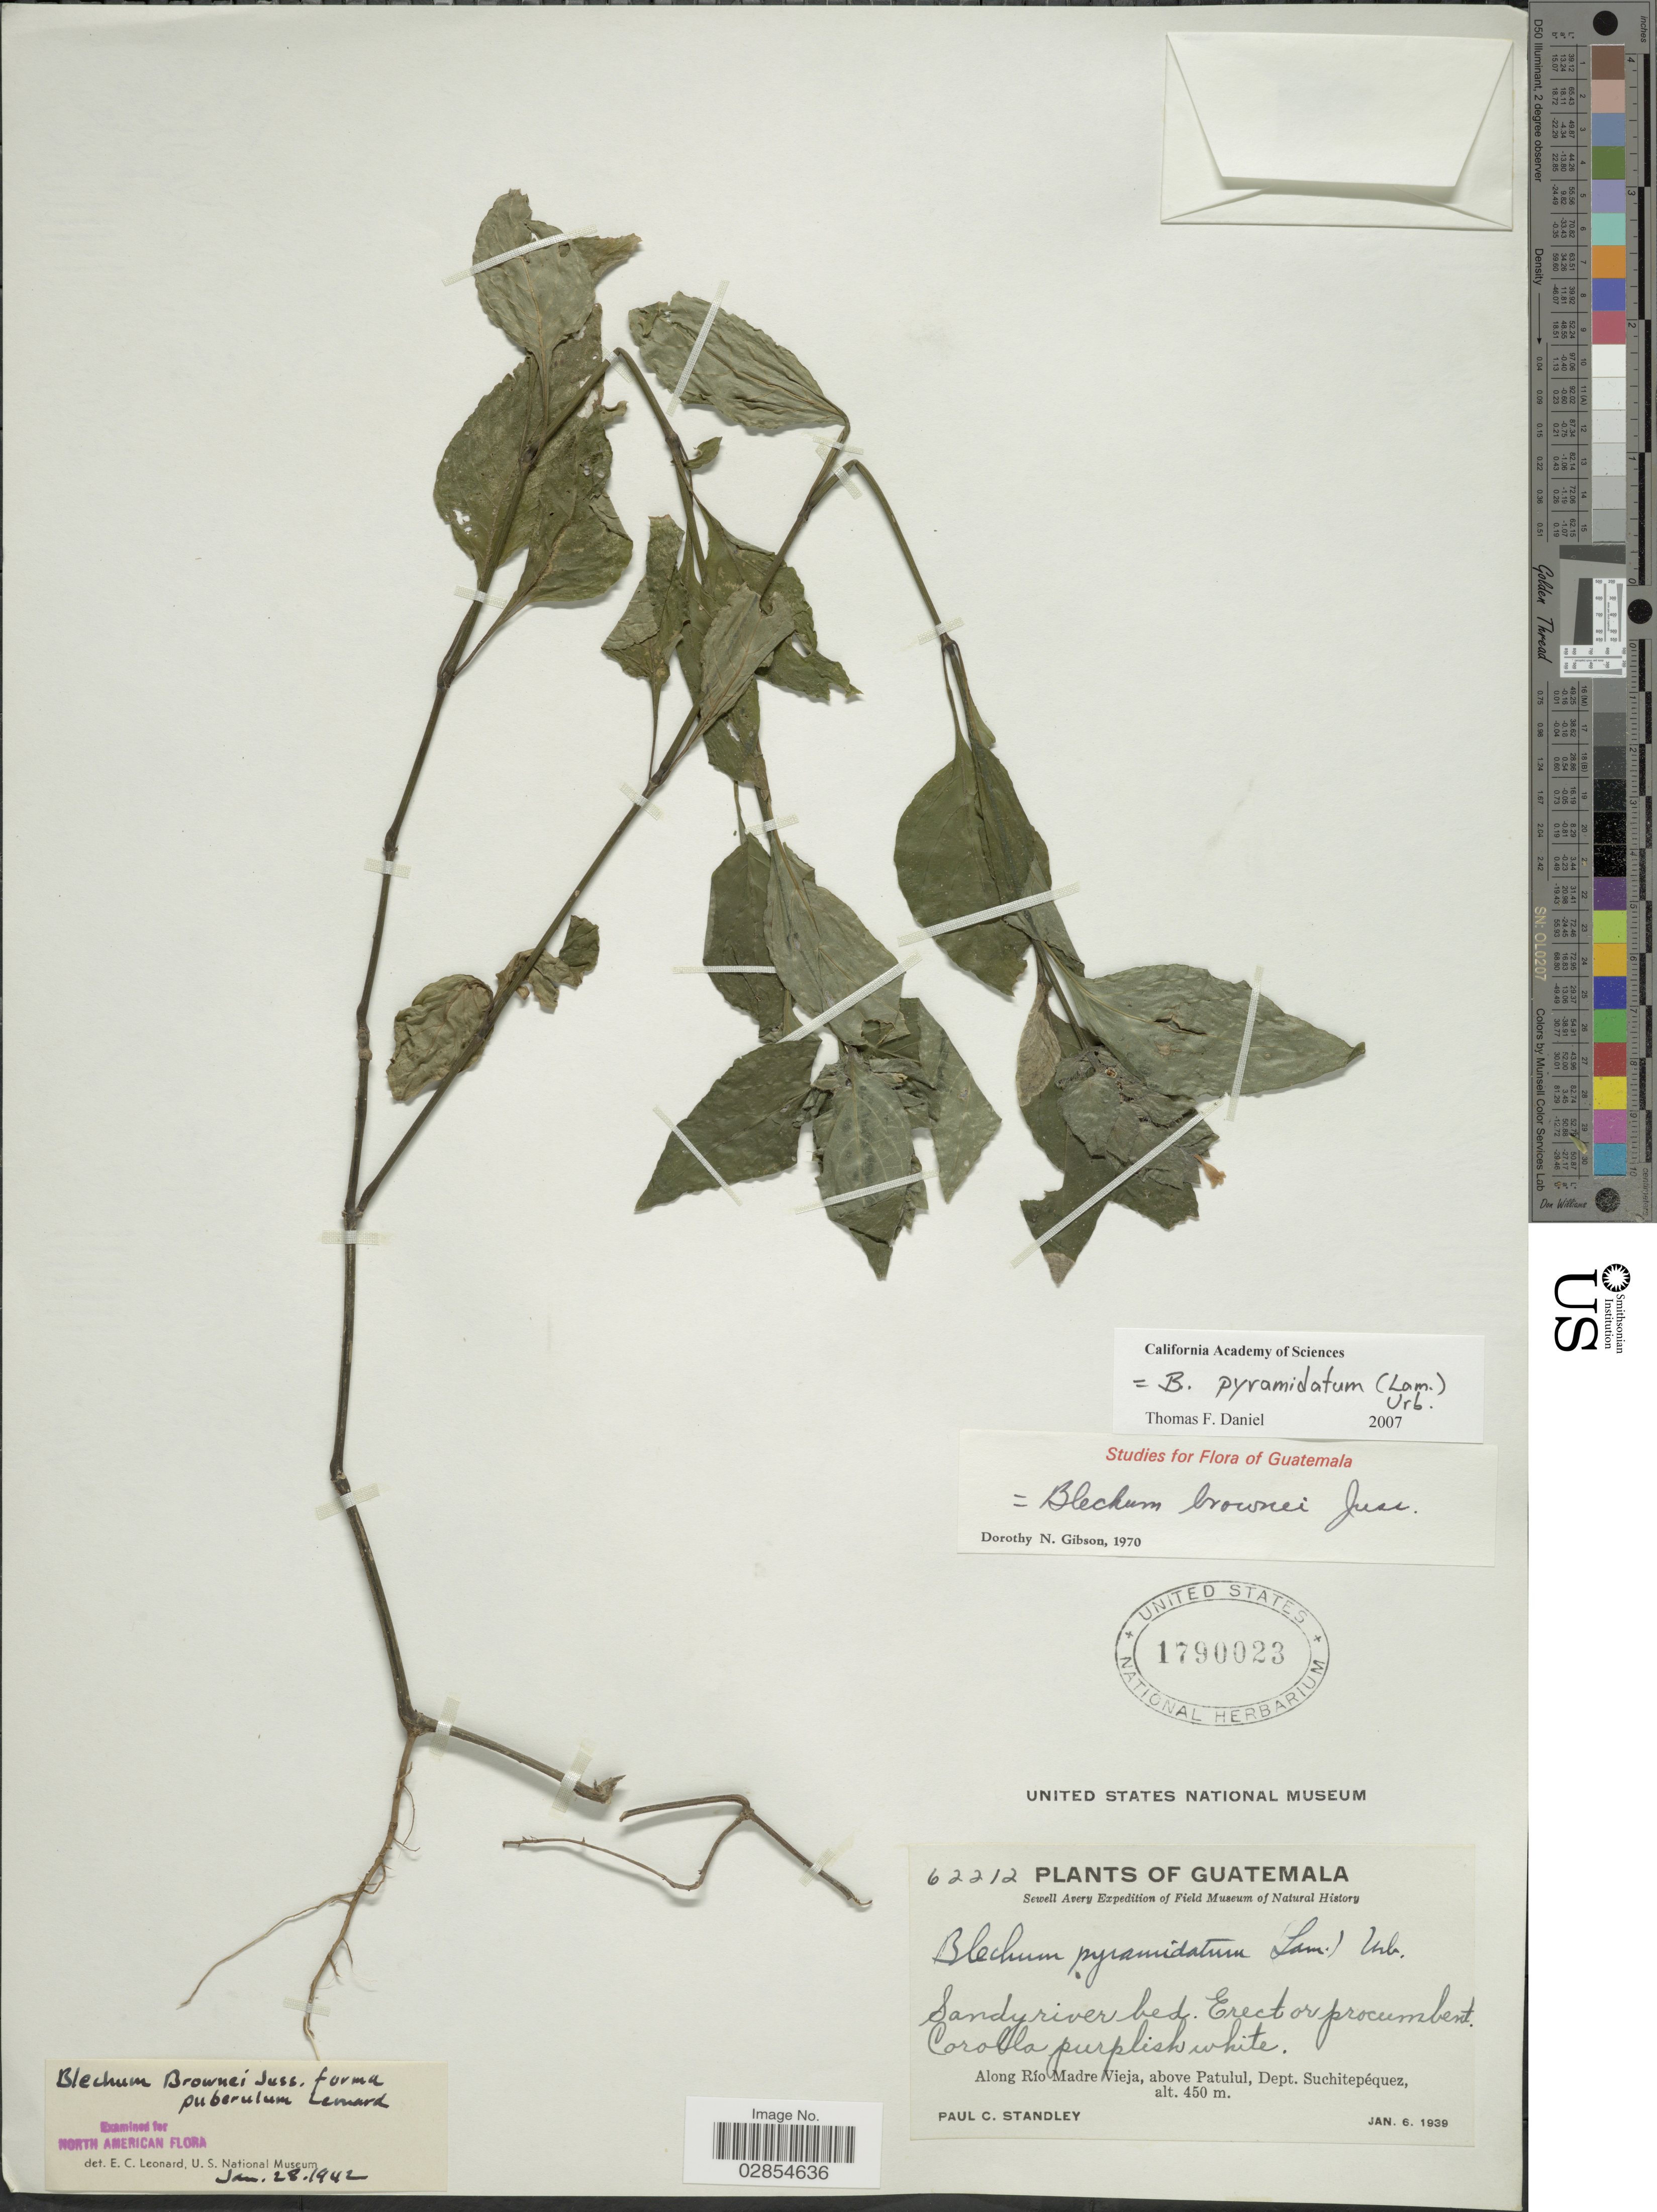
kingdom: Plantae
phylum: Tracheophyta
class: Magnoliopsida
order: Lamiales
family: Acanthaceae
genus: Blechum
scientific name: Blechum pyramidatum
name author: (Lam.) Urb.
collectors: P. C. Standley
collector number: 62212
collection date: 1939-01-06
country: Guatemala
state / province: Suchitepéquez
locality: Along Río Madre Vieja, above Patulul, Dept. Suchitepéquez.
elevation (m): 450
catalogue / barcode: US 1790023